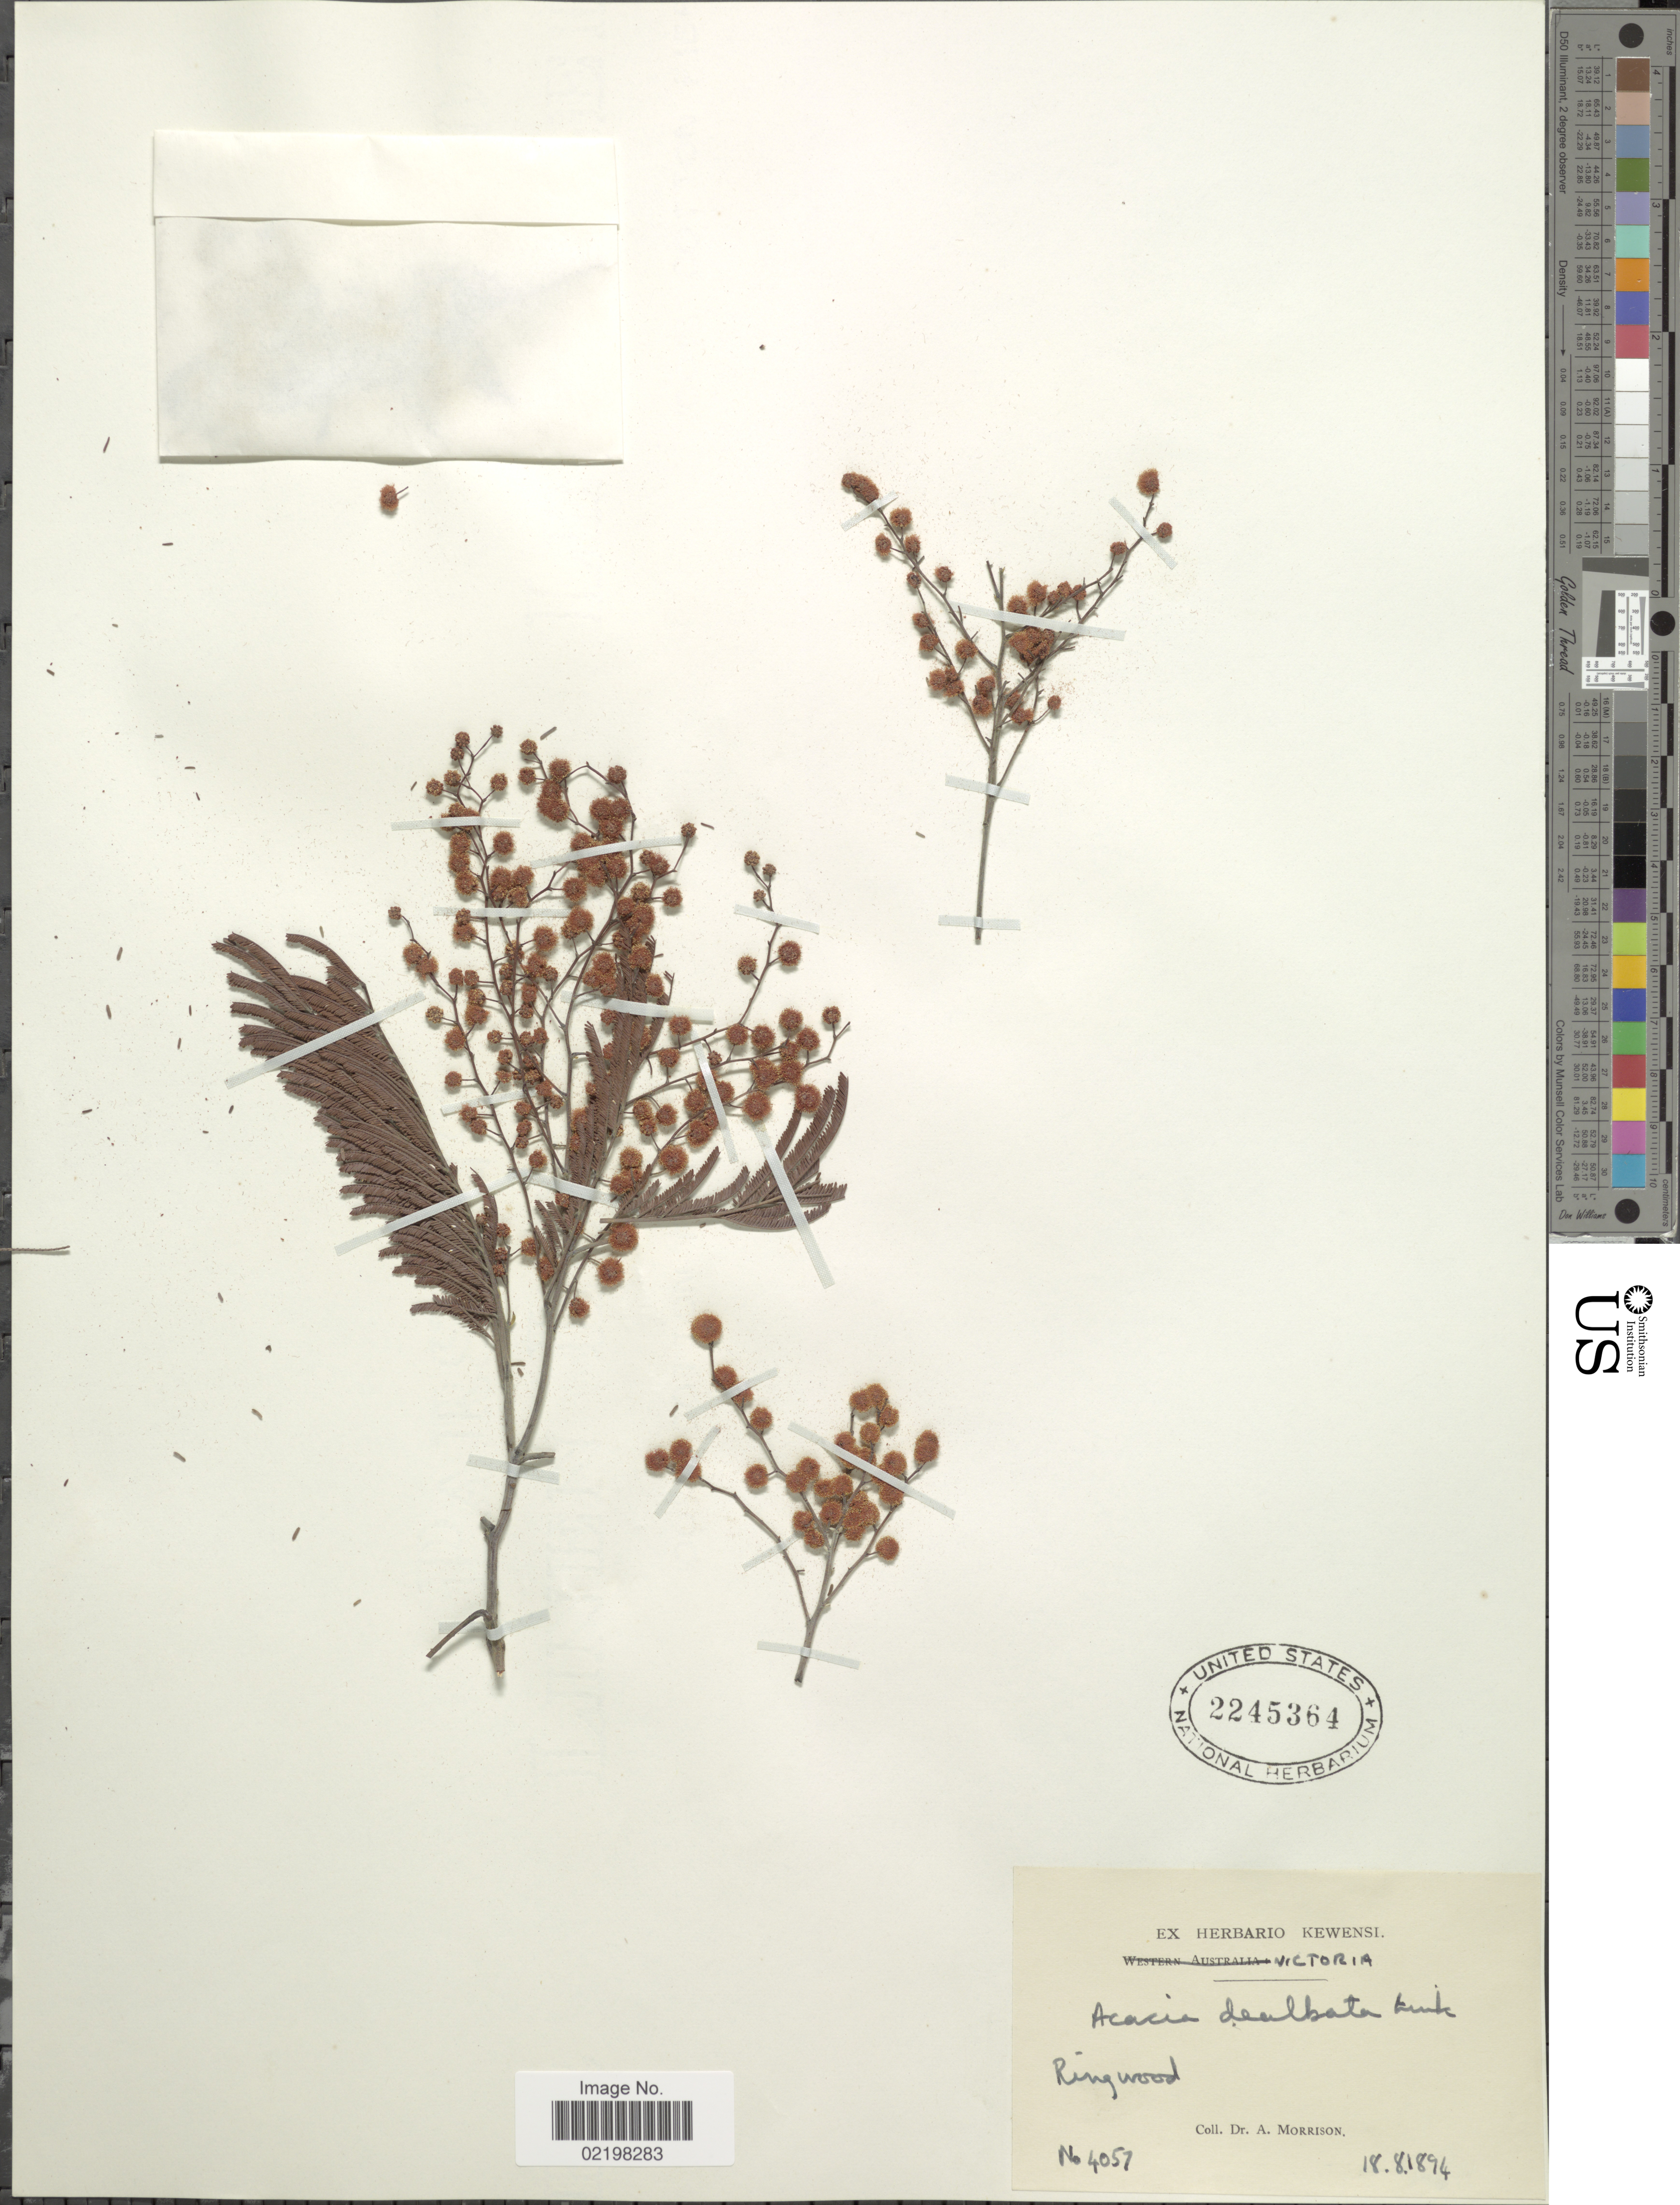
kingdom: Plantae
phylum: Tracheophyta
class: Magnoliopsida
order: Fabales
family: Fabaceae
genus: Acacia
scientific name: Acacia decurrens var. dealbata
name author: (Link) Maiden ex F. Muell.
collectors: A. Morrison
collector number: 4057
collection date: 1894-08-18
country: Australia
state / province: Victoria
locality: Ringwood.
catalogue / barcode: US 2245364